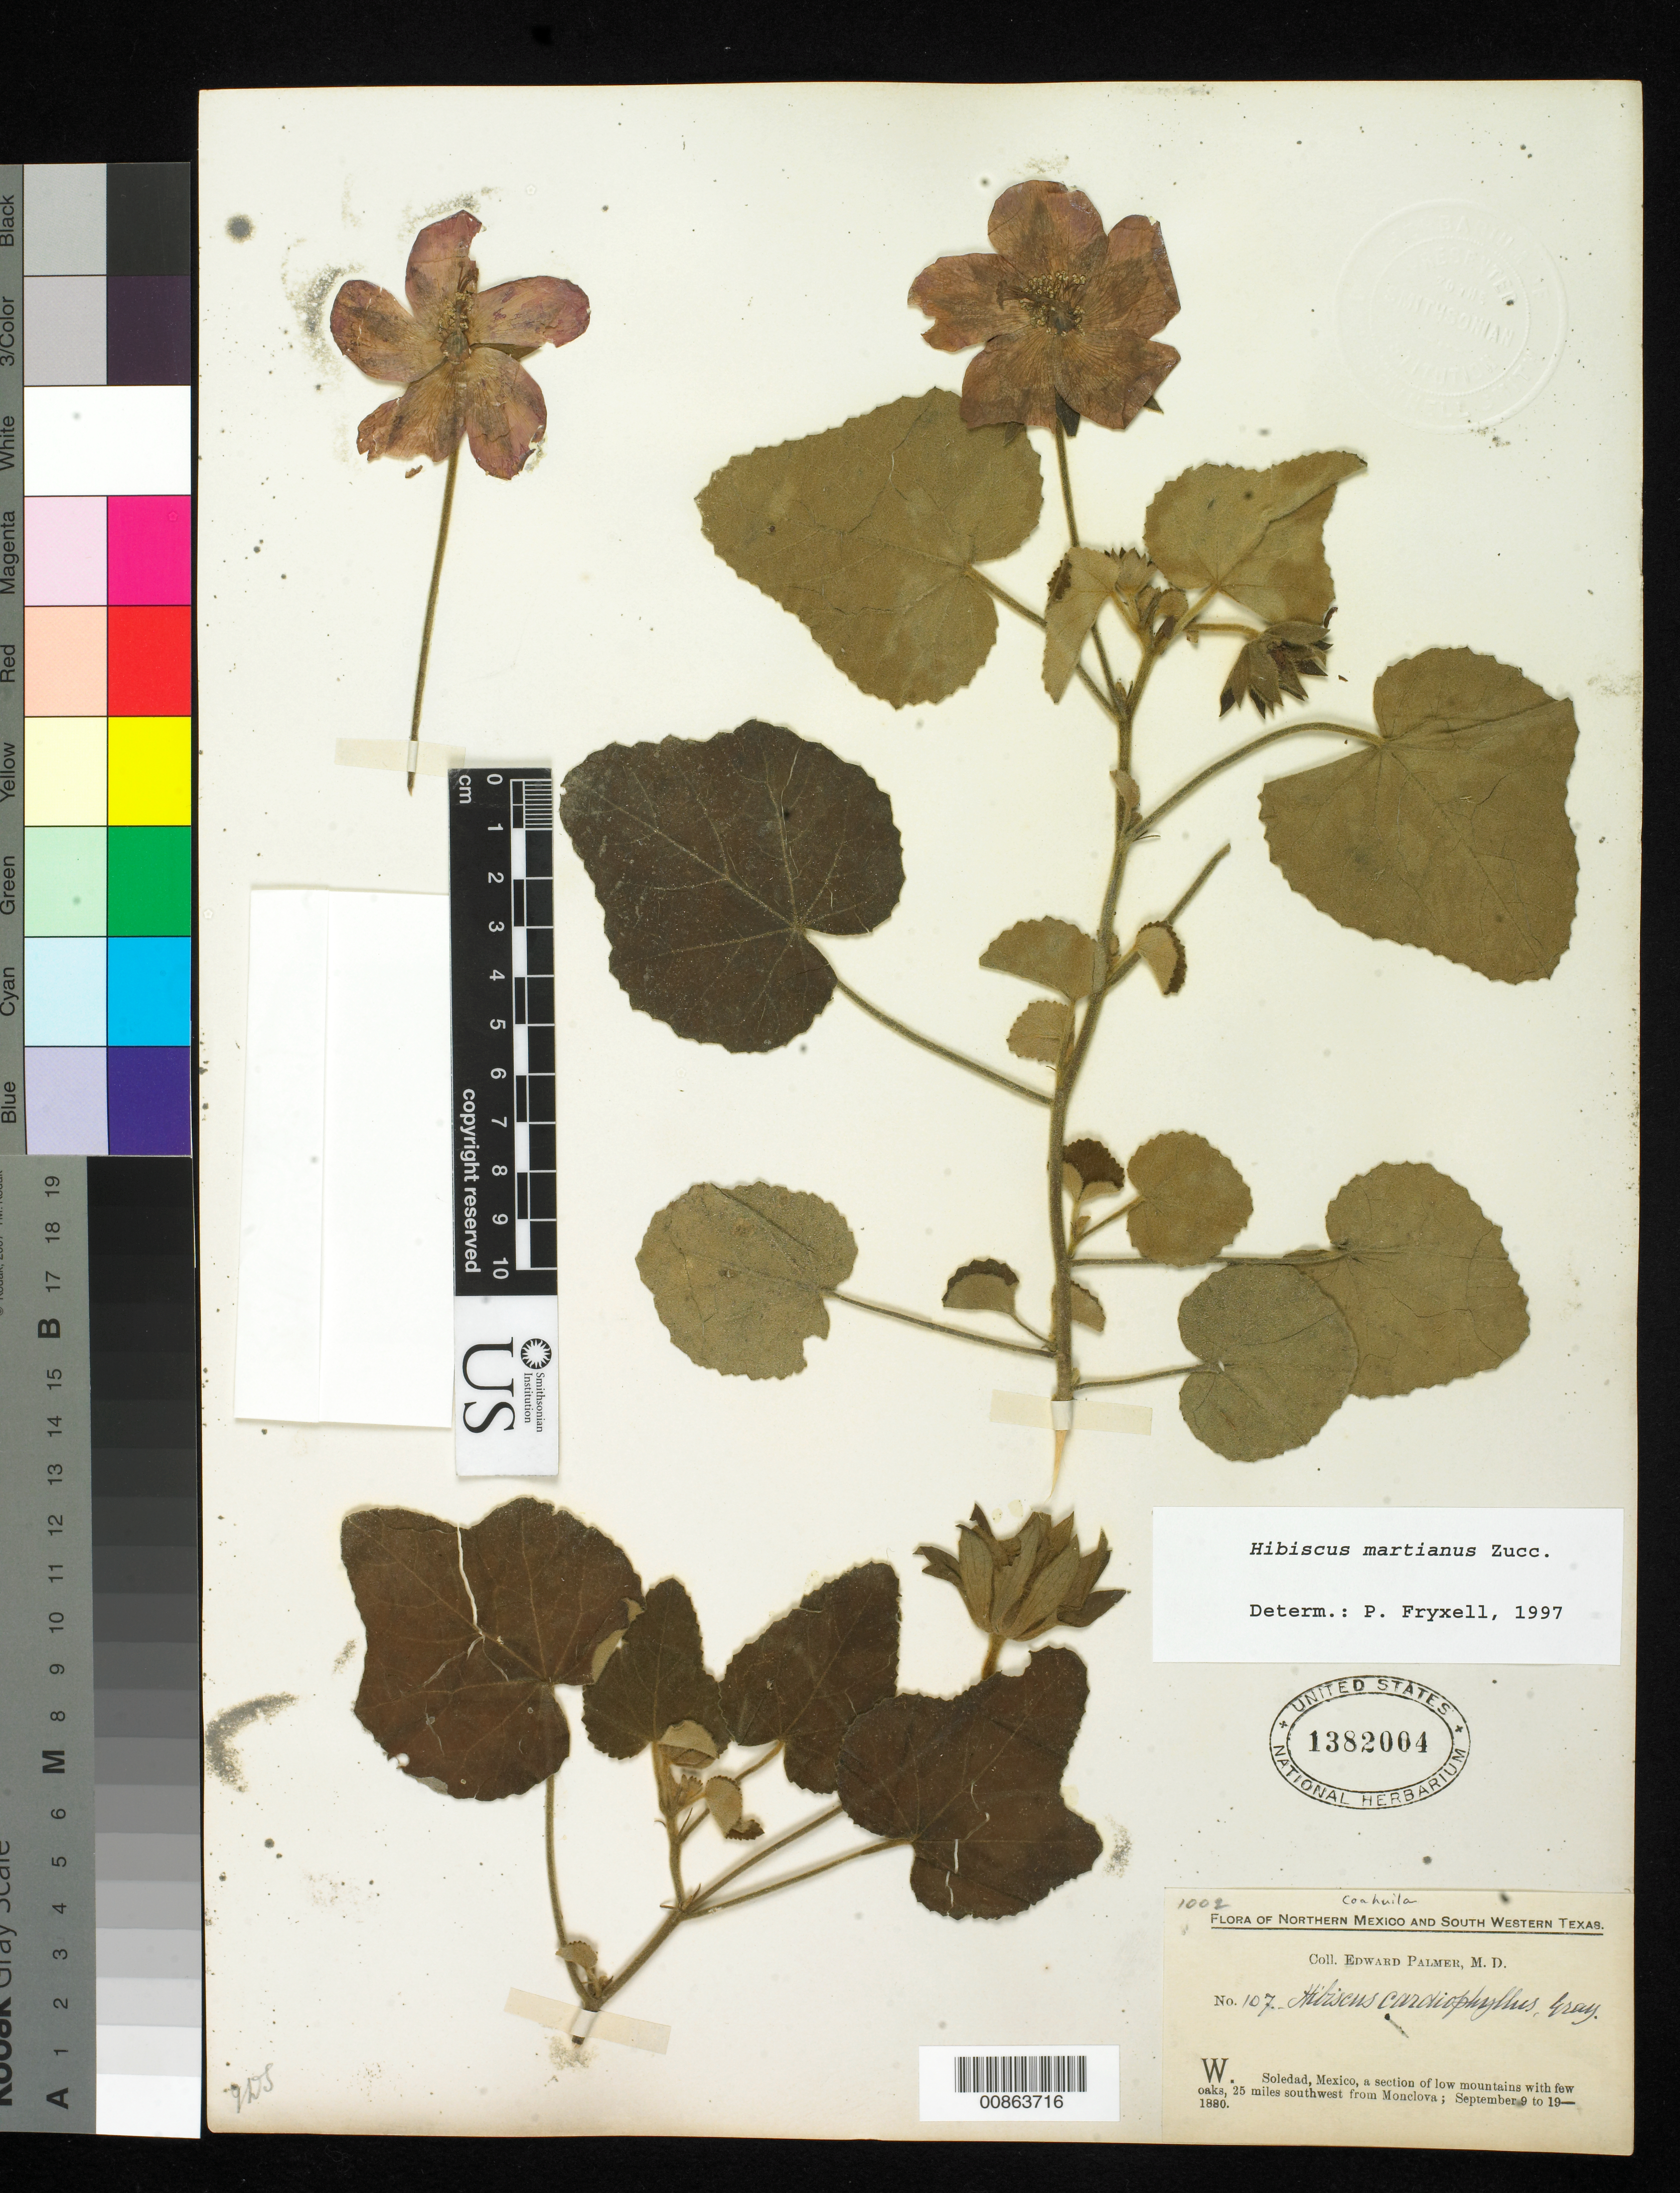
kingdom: Plantae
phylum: Tracheophyta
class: Magnoliopsida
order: Malvales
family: Malvaceae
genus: Hibiscus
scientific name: Hibiscus martianus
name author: Zucc.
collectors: E. Palmer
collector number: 107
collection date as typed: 09 Sep 1880 to 19 Sep 1880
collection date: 1880-09-09/1880-09-19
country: Mexico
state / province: Coahuila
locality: W. Soledad, 25 miles southwest from Monclova, Coahuila.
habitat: A section of low mountains with few oaks.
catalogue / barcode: US 1382004